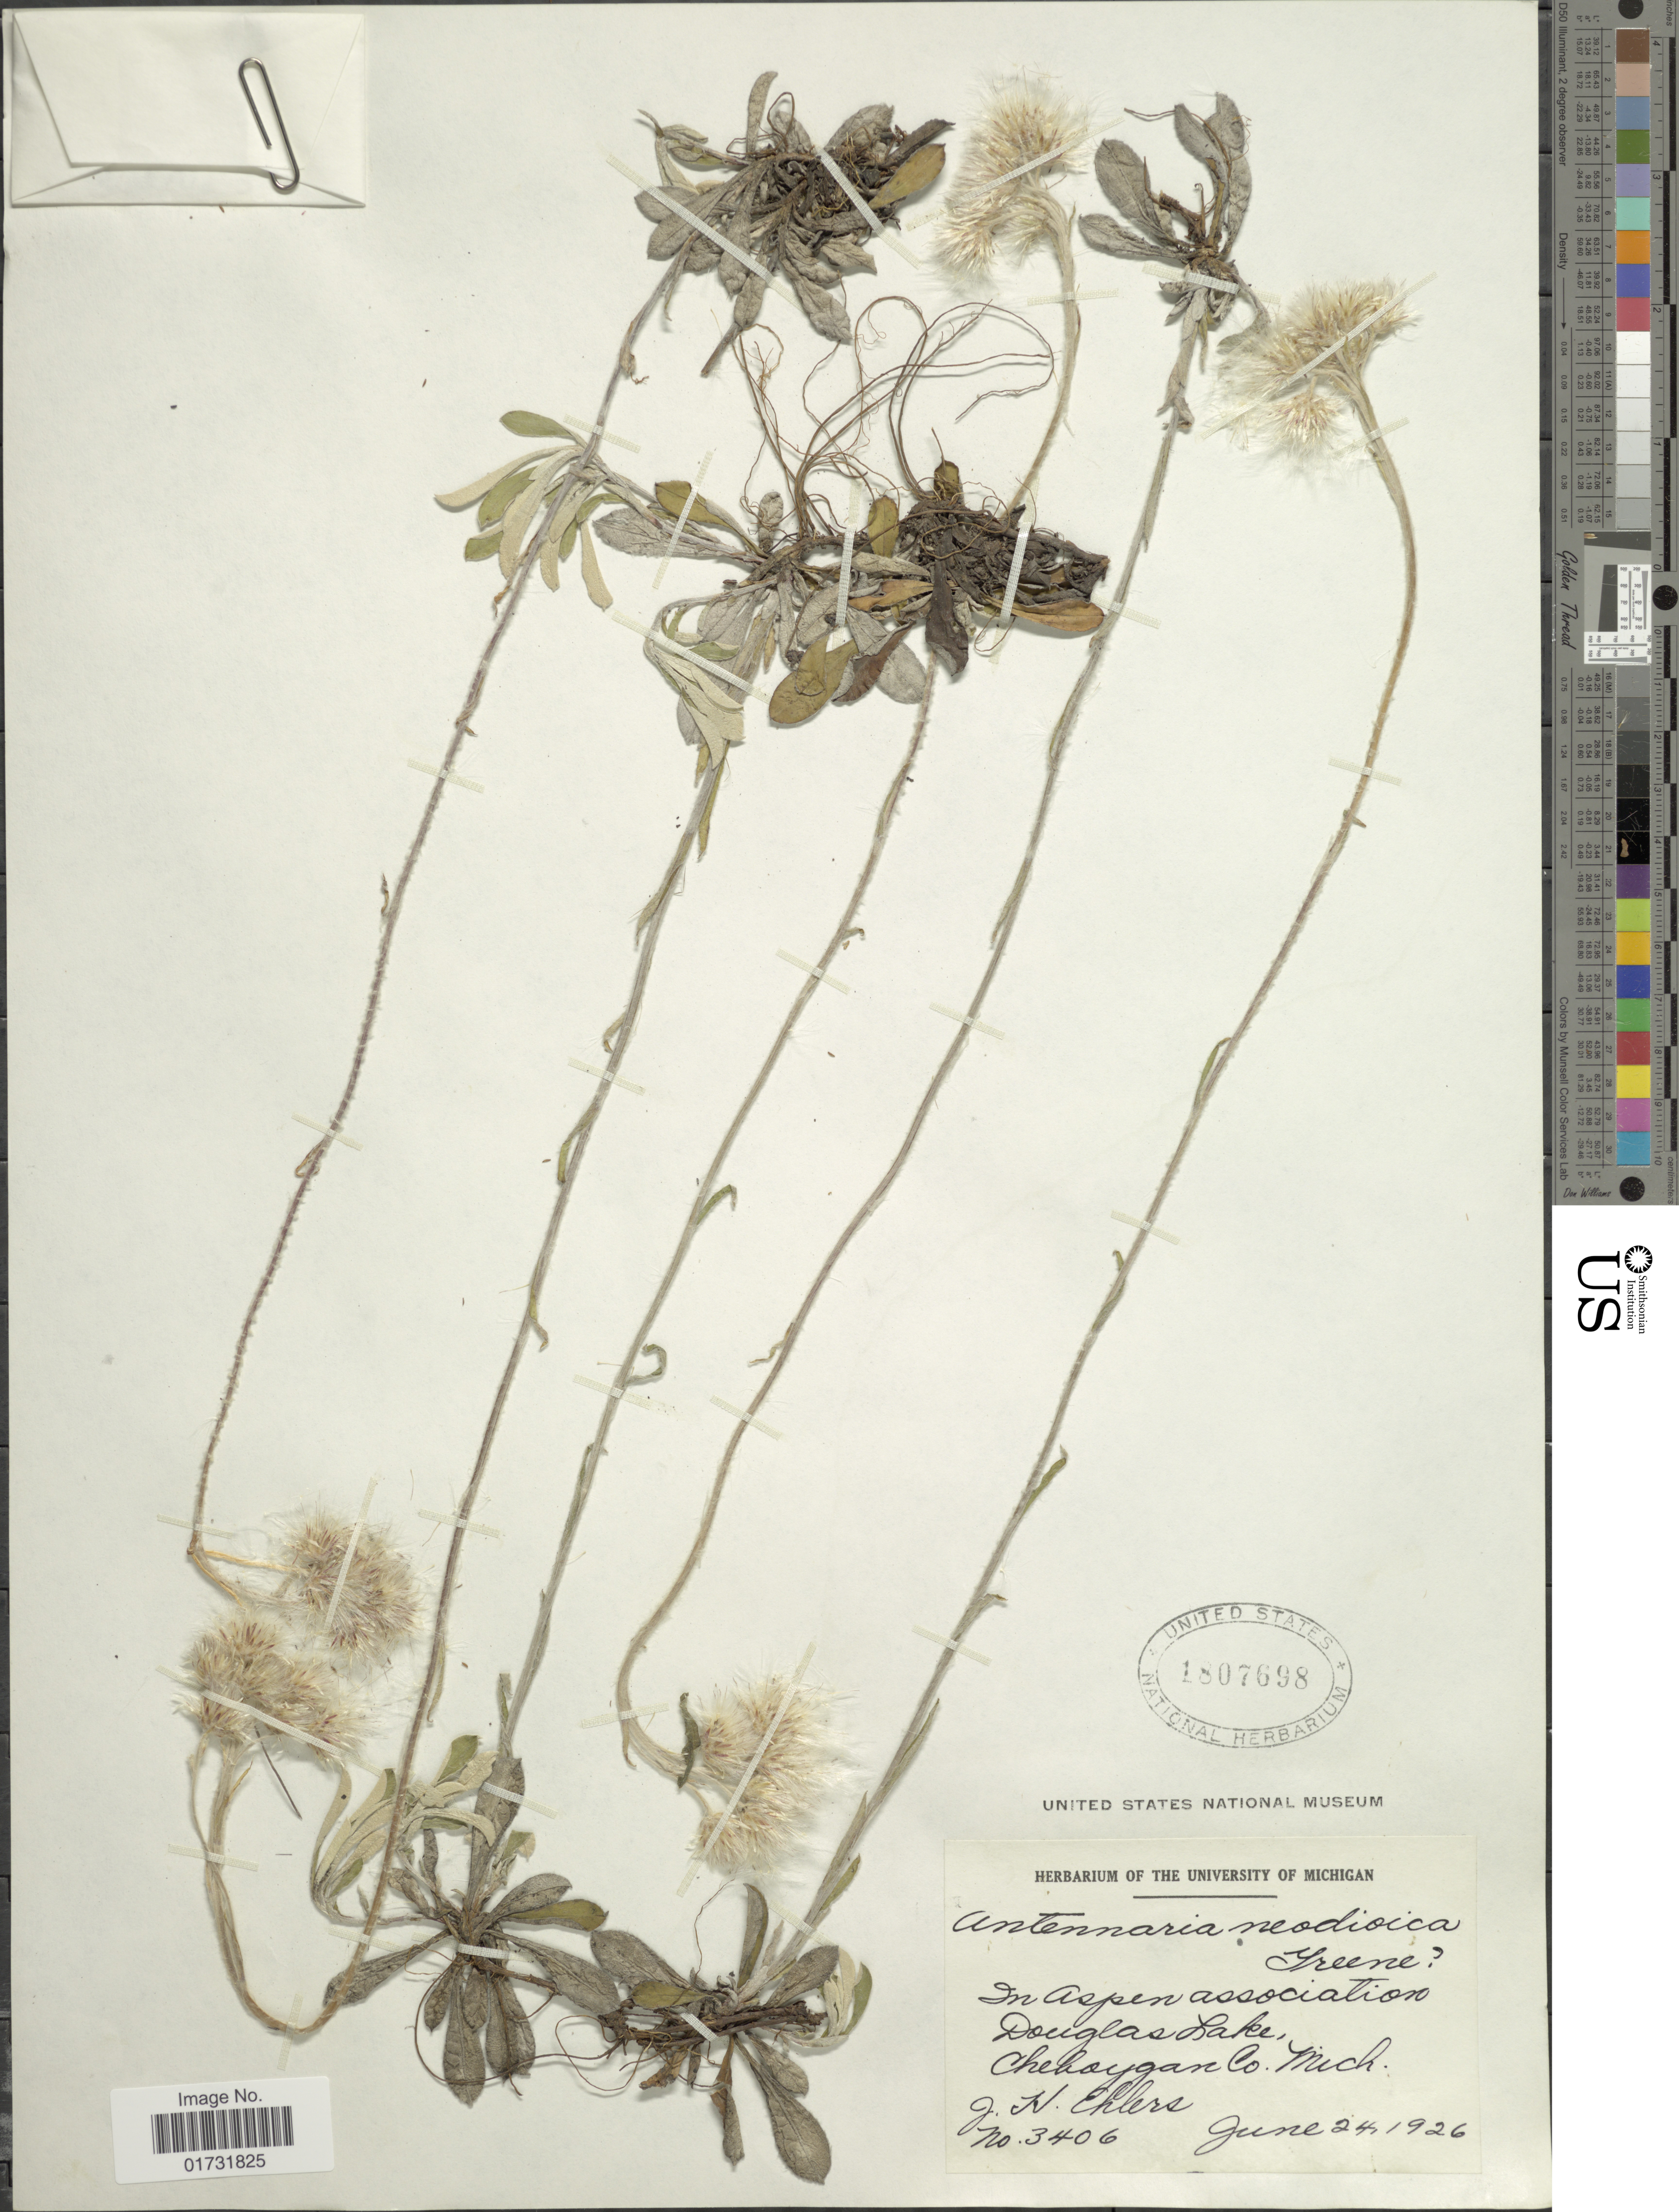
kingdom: Plantae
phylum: Tracheophyta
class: Magnoliopsida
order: Asterales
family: Asteraceae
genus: Antennaria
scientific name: Antennaria neodioica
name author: Greene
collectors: J. H. Ehlers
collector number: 3406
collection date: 1926-06-24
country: United States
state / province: Michigan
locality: Douglas Lake, Chehoygan Co.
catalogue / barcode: US 1807698